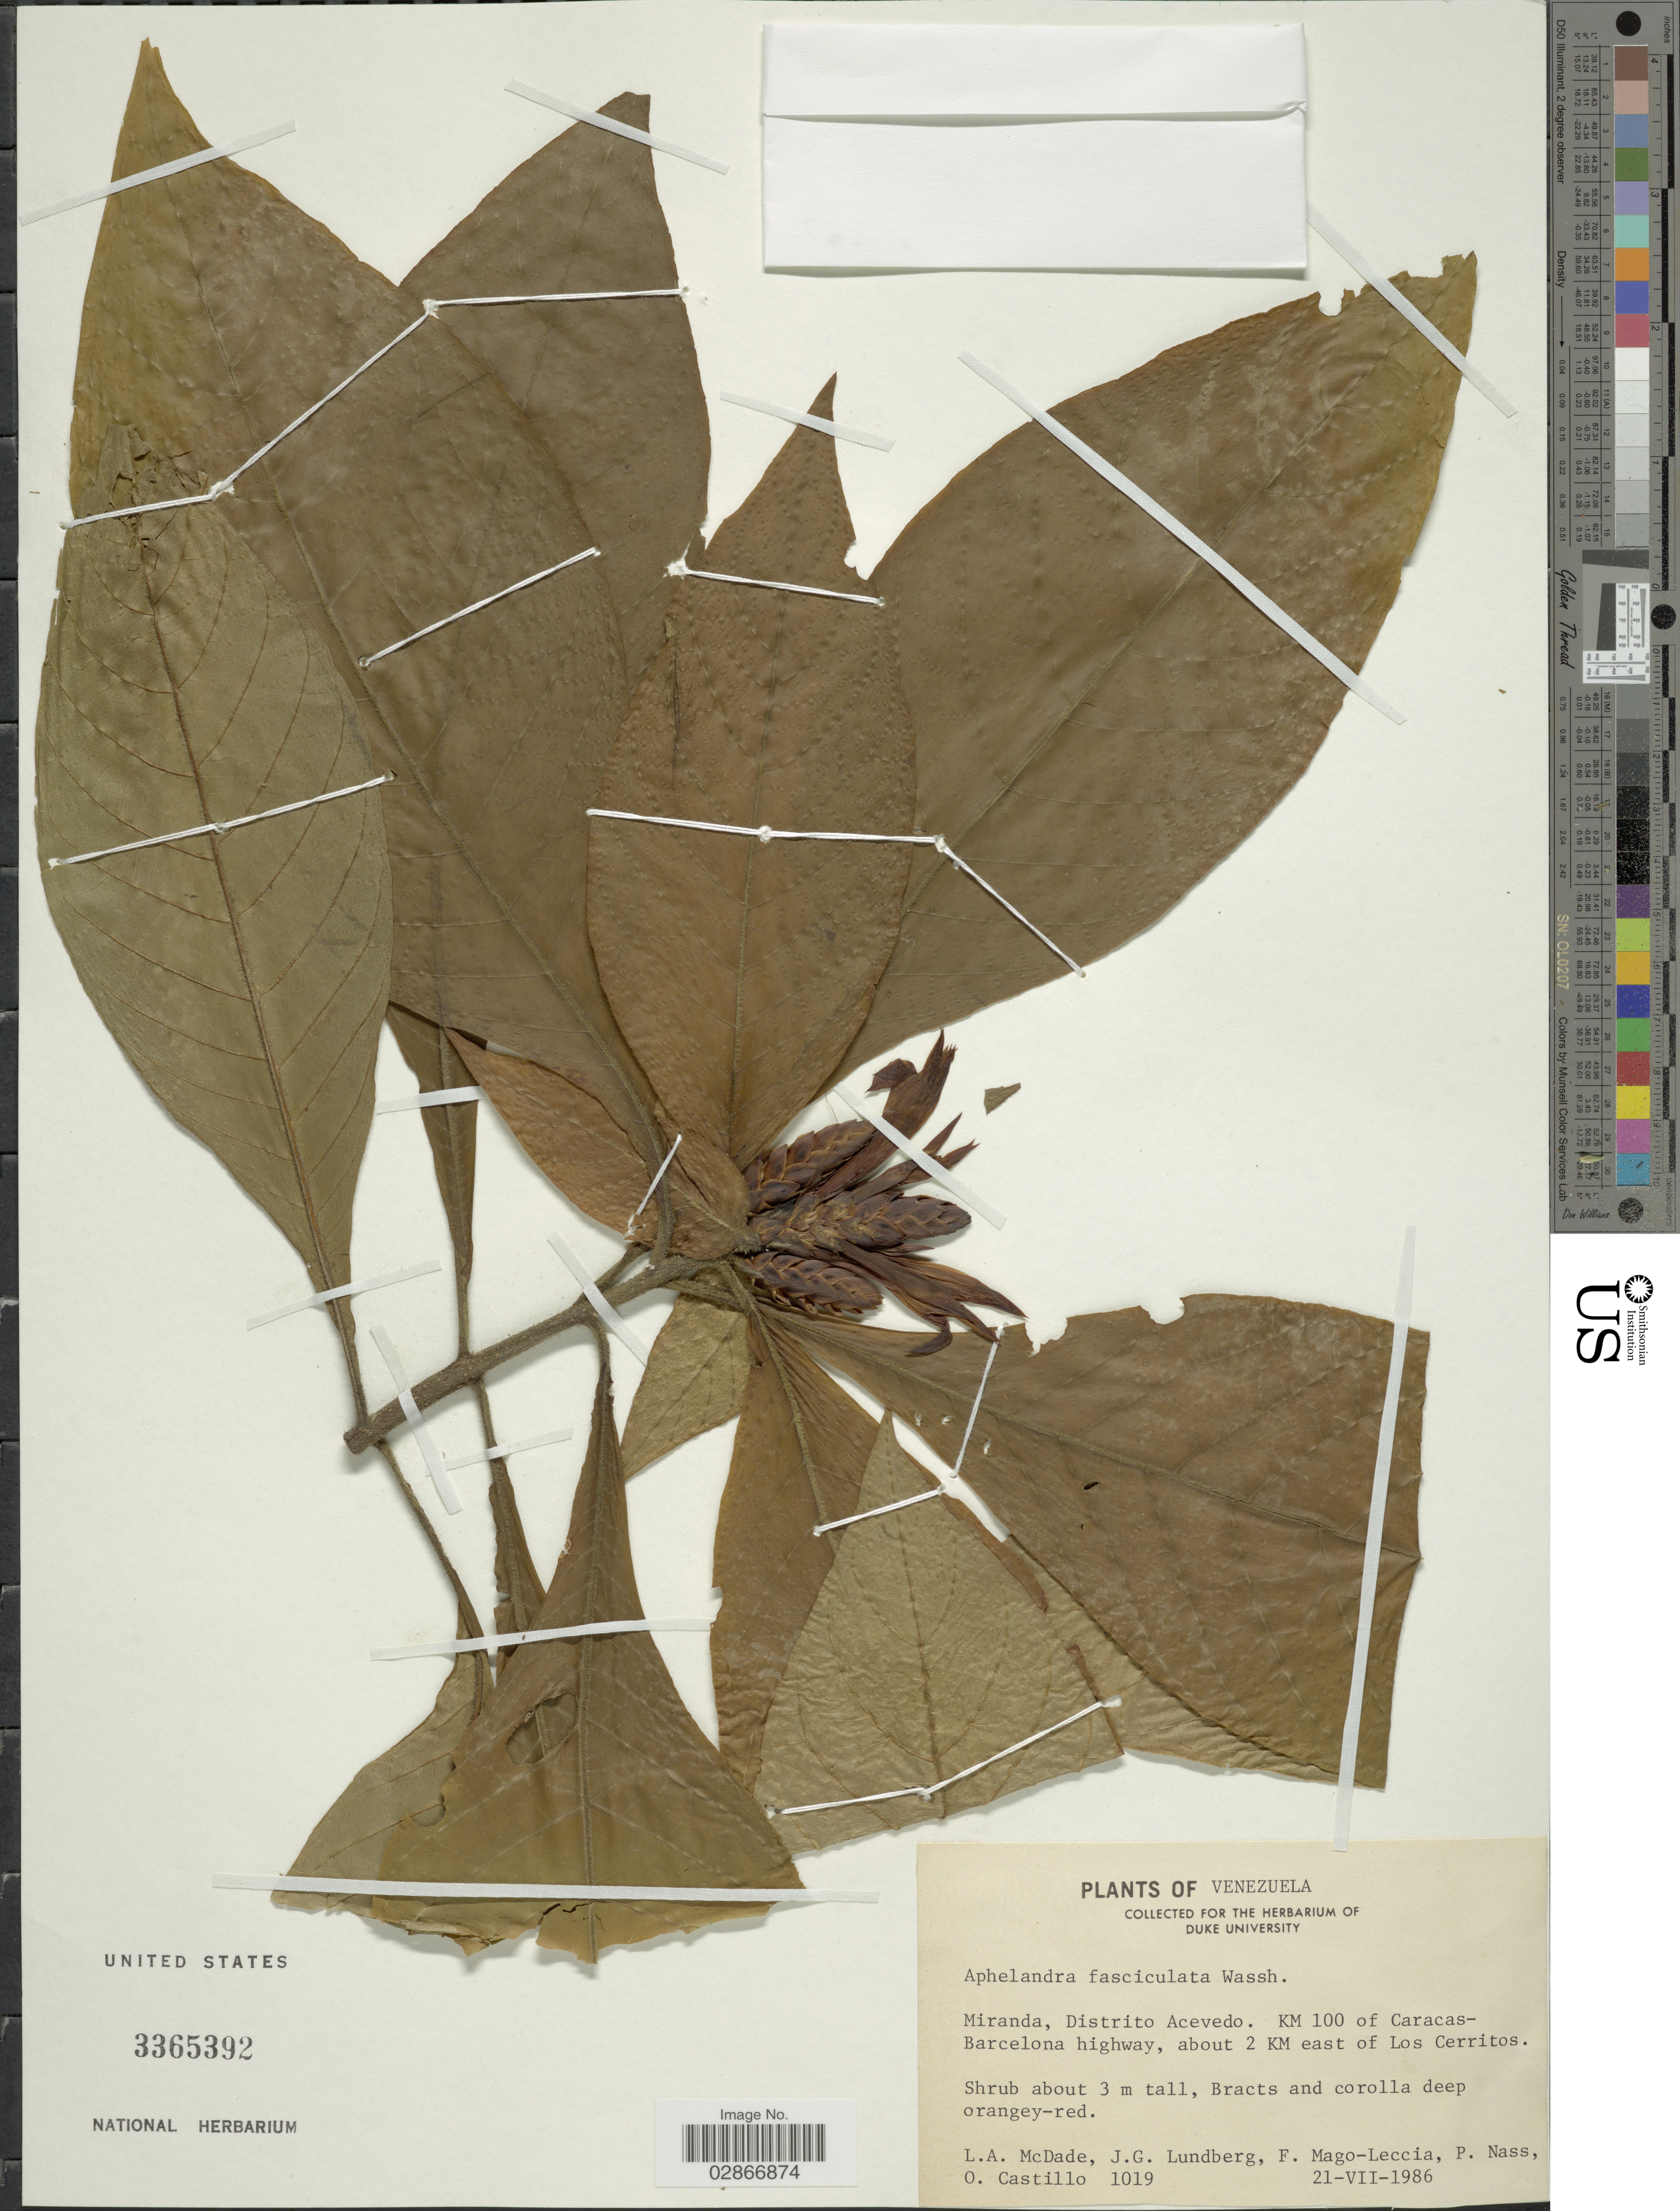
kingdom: Plantae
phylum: Tracheophyta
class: Magnoliopsida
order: Lamiales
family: Acanthaceae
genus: Aphelandra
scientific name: Aphelandra fasciculata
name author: Wassh.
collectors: L. McDade, J. Lundberg, F. Mago-Leccia, P. Nass & O. Castillo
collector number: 1019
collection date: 1986-07-21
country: Venezuela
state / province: Miranda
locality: Distrito Acevedo. KM 100 of Caracas-Barcelona highway, about 2 KM east of Los Cerritos.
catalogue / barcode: US 3365392